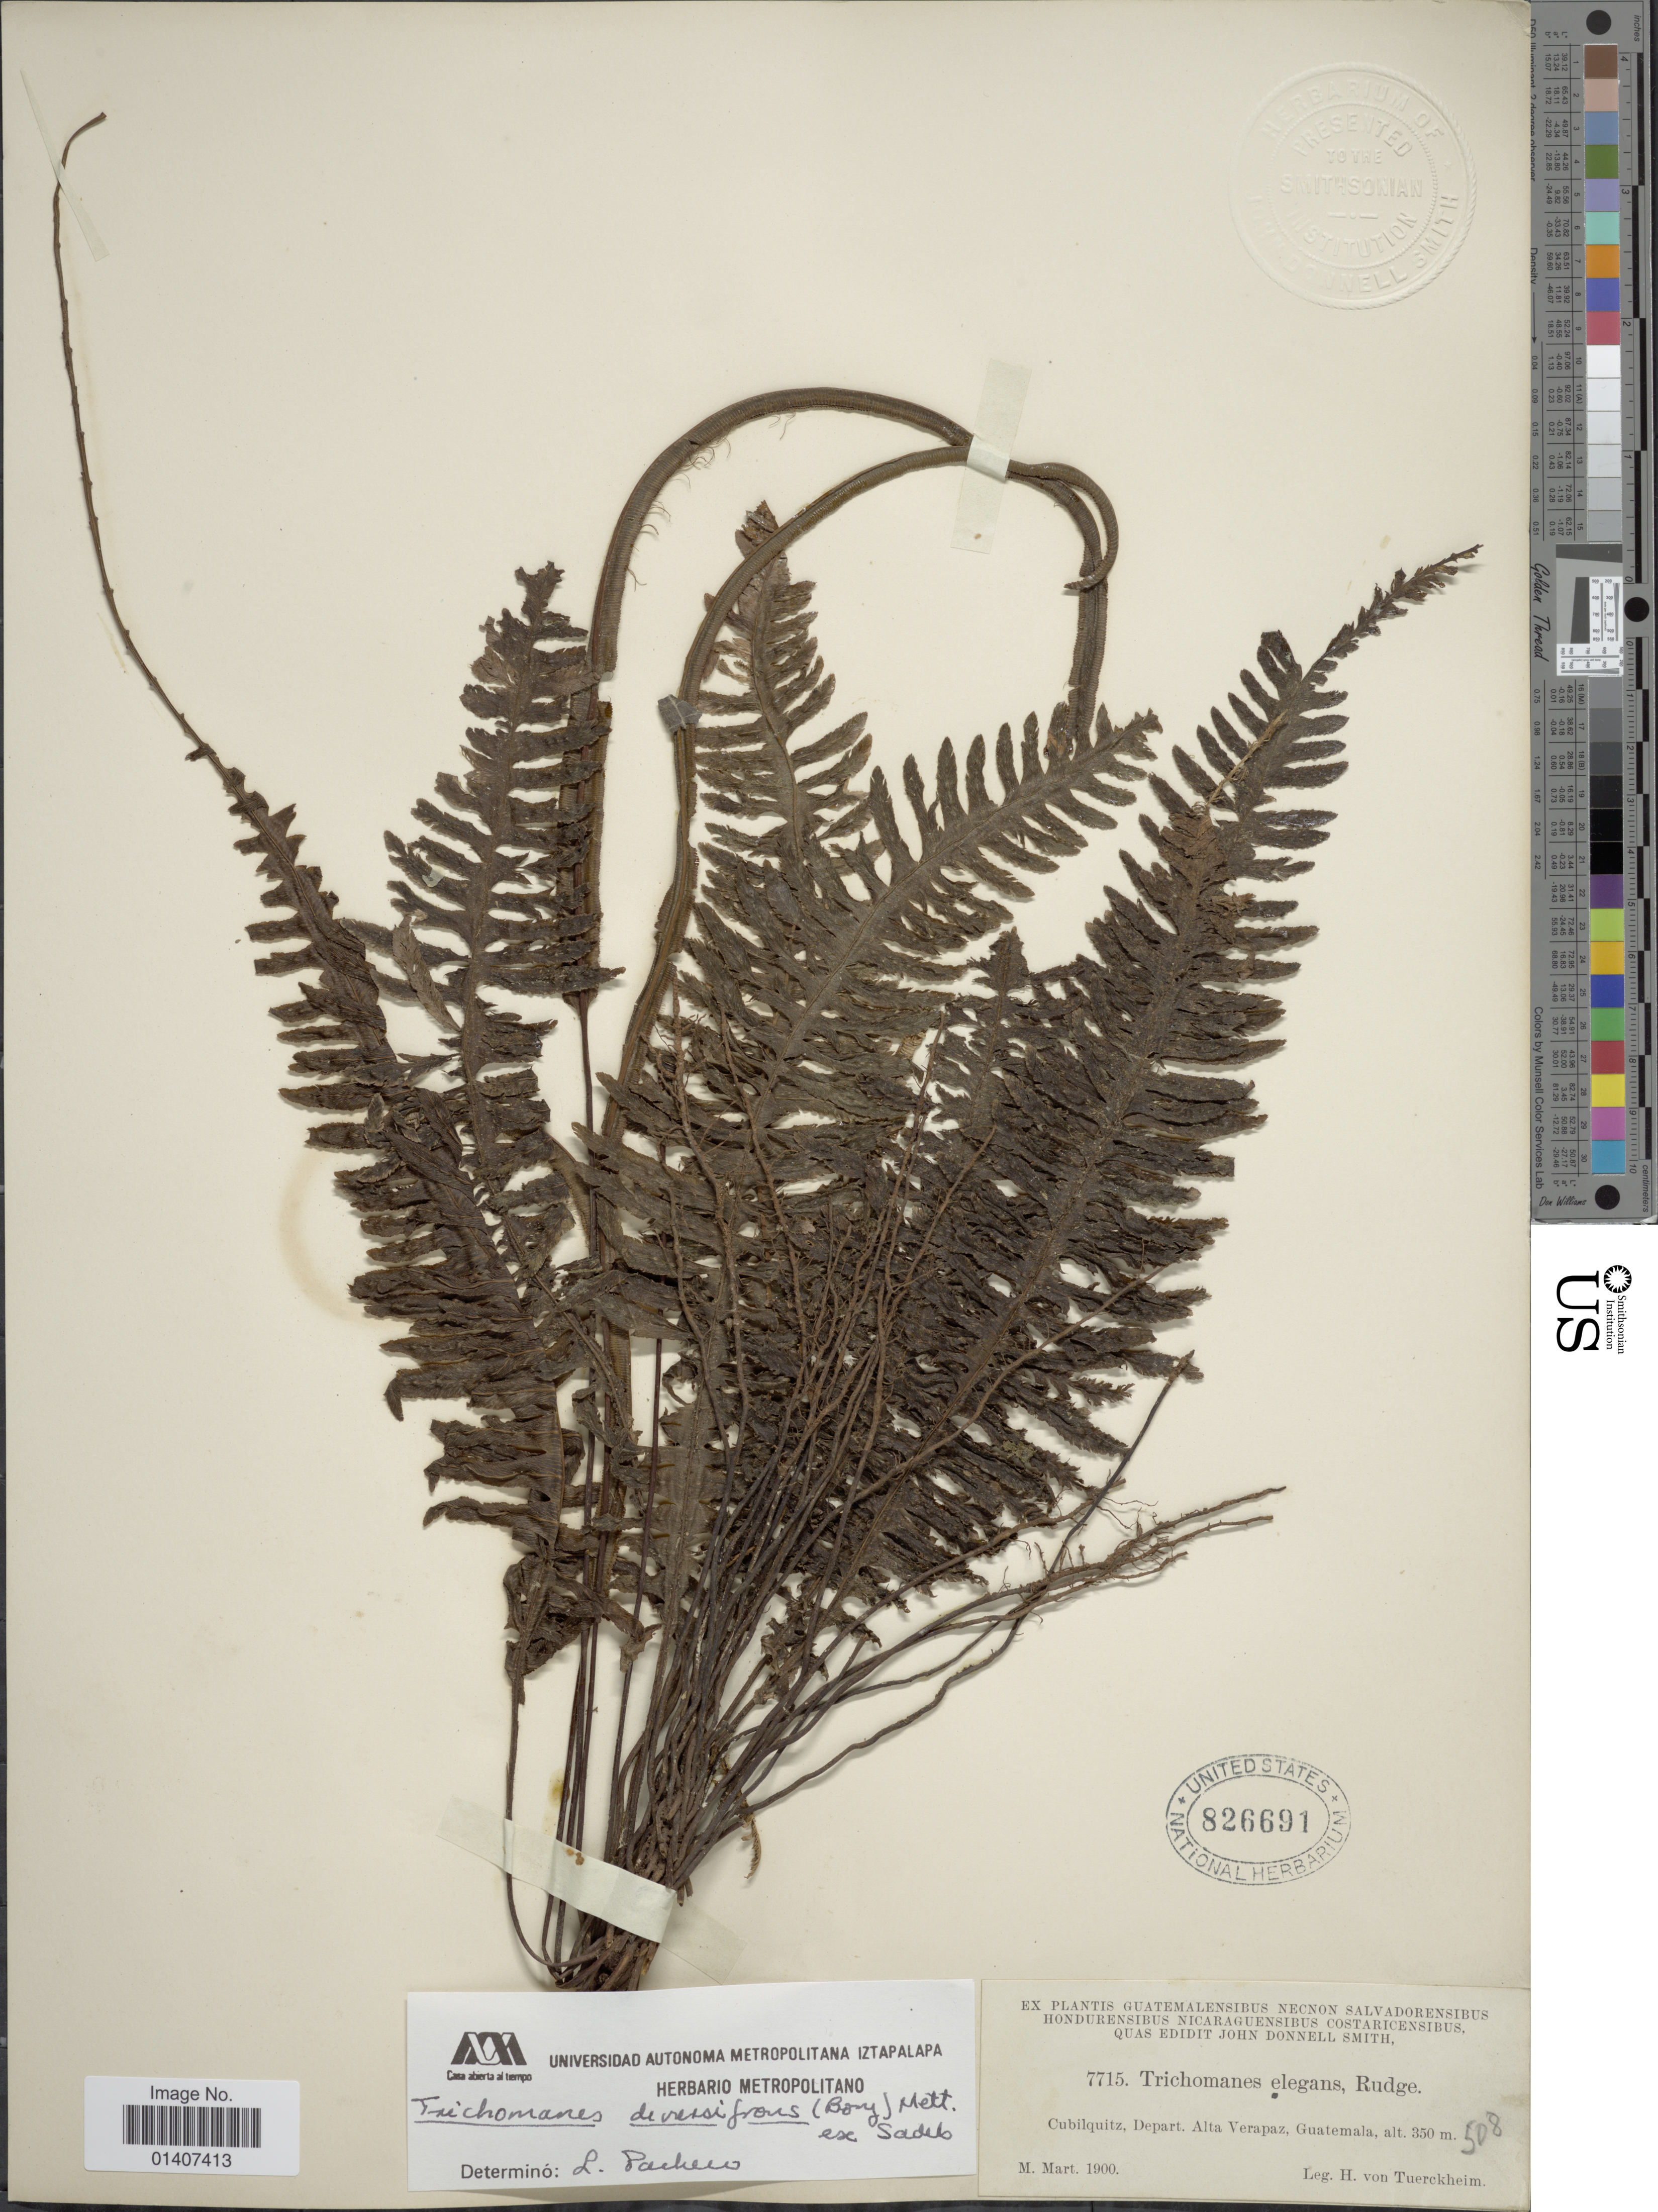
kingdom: Plantae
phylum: Tracheophyta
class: Polypodiopsida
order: Hymenophyllales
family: Hymenophyllaceae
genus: Trichomanes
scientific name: Trichomanes diversifrons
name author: (Bory) Mett. ex Sadeb.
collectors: H. von Tuerckheim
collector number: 7715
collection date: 1900-03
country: Guatemala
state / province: Alta Verapaz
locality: Cubilquitz, depart. Alta Verapaz, Guatemala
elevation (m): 350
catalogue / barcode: US 826691